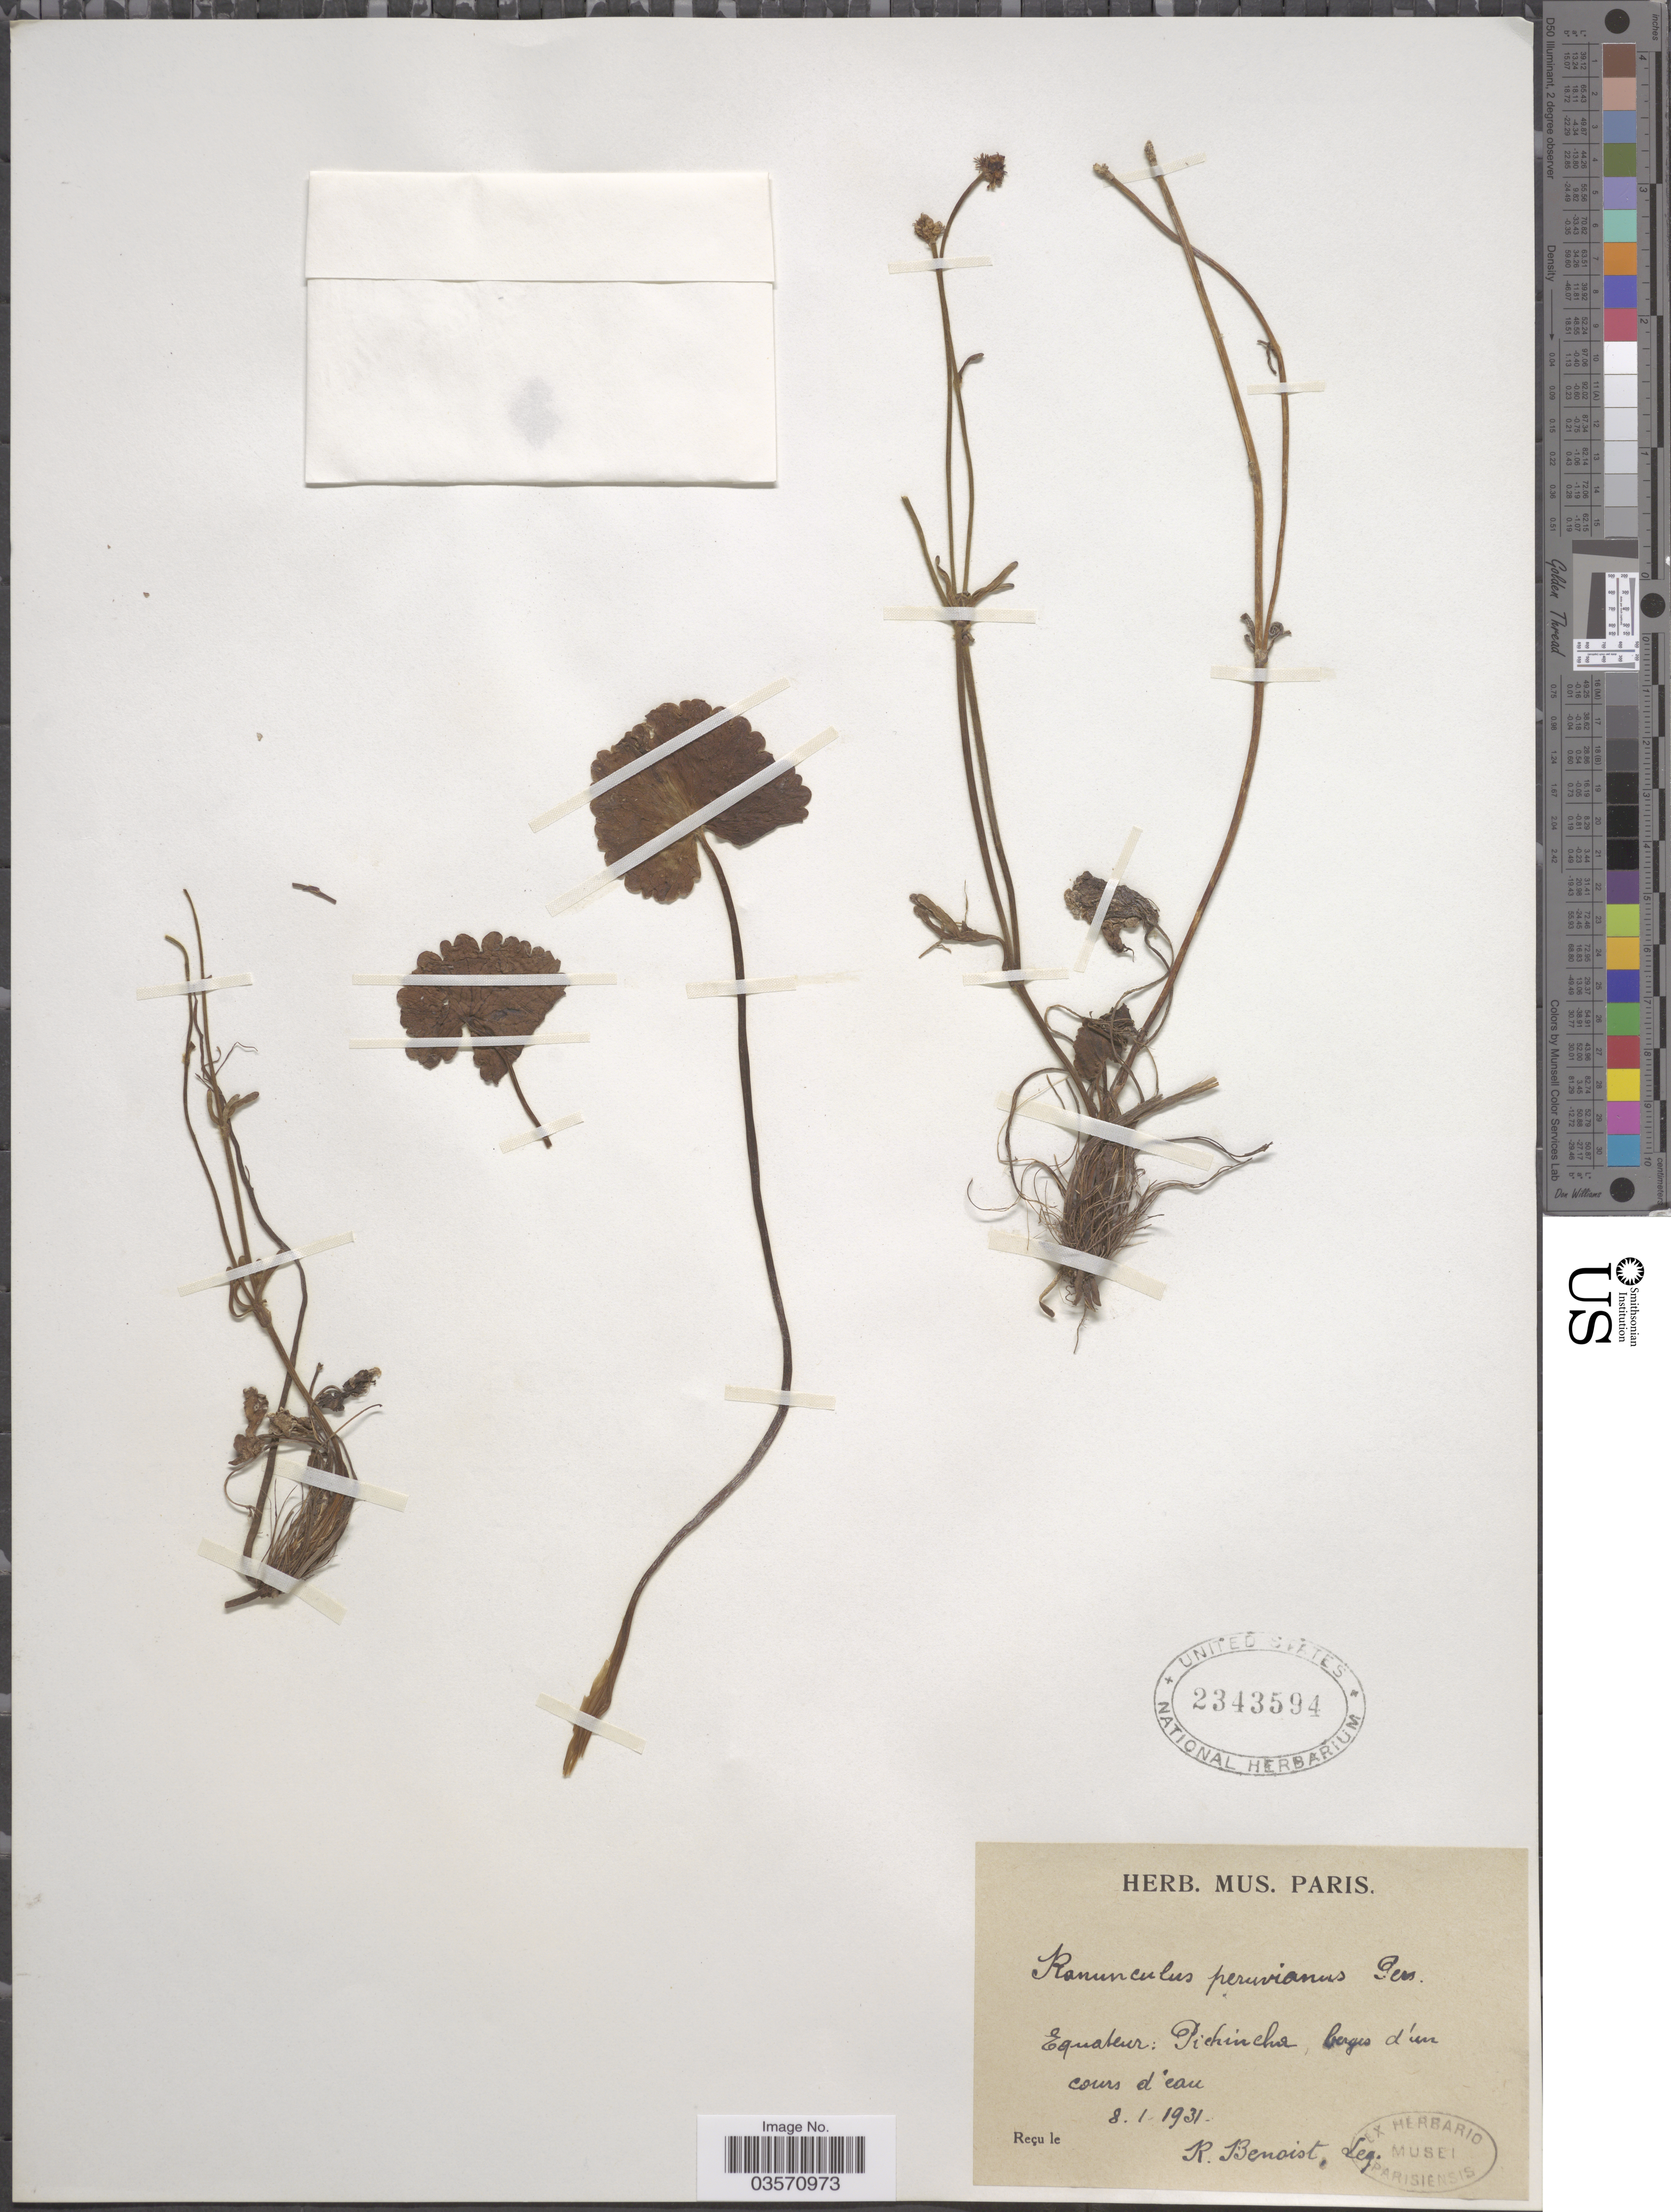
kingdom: Plantae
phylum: Tracheophyta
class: Magnoliopsida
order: Ranunculales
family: Ranunculaceae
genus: Ranunculus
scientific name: Ranunculus peruvianus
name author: Pers.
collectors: R. Benoist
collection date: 1931-01-08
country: Ecuador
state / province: Pichincha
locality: Berges d'un cours d'eau.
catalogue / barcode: US 2343594